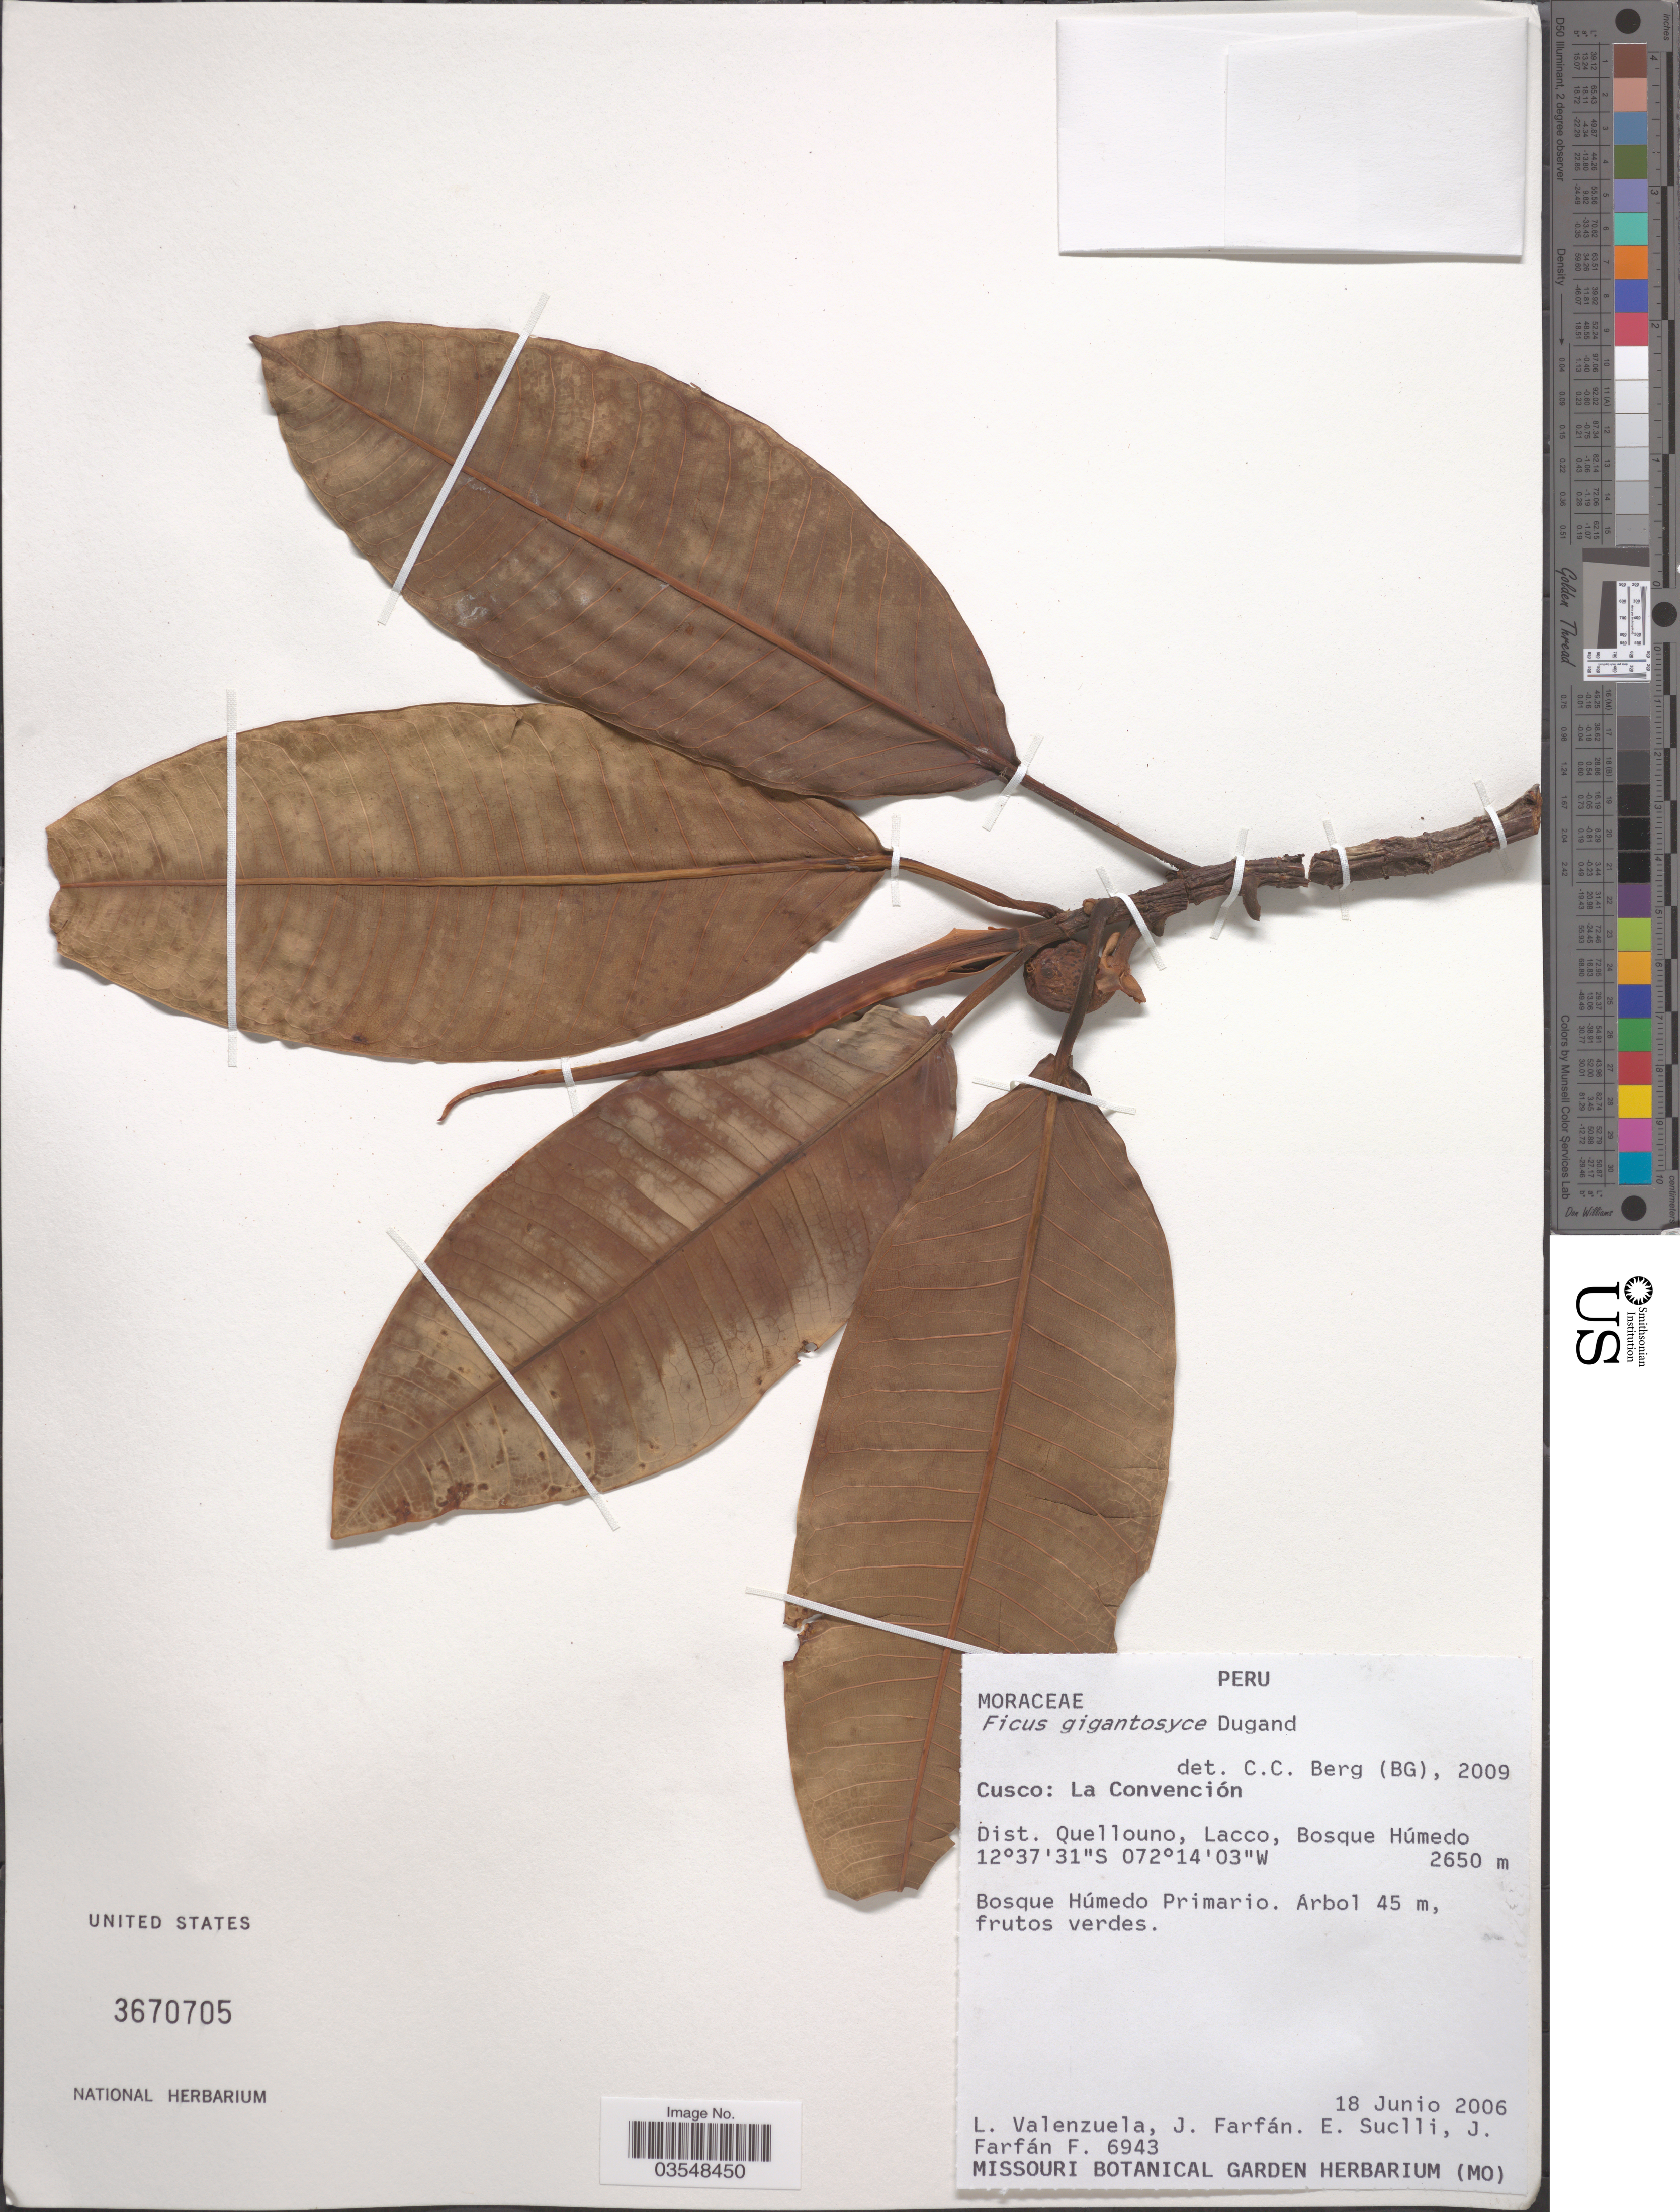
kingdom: Plantae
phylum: Tracheophyta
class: Magnoliopsida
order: Rosales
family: Moraceae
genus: Ficus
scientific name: Ficus gigantosyce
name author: Dugand G.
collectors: L. Valenzuela, J. Farfán, E. Suclli & J. Farfán F.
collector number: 6943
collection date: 2006-06-18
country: Peru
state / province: Cusco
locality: La Convención. Dist. Quellouno, Lacco.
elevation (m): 2650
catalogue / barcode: US 3670705